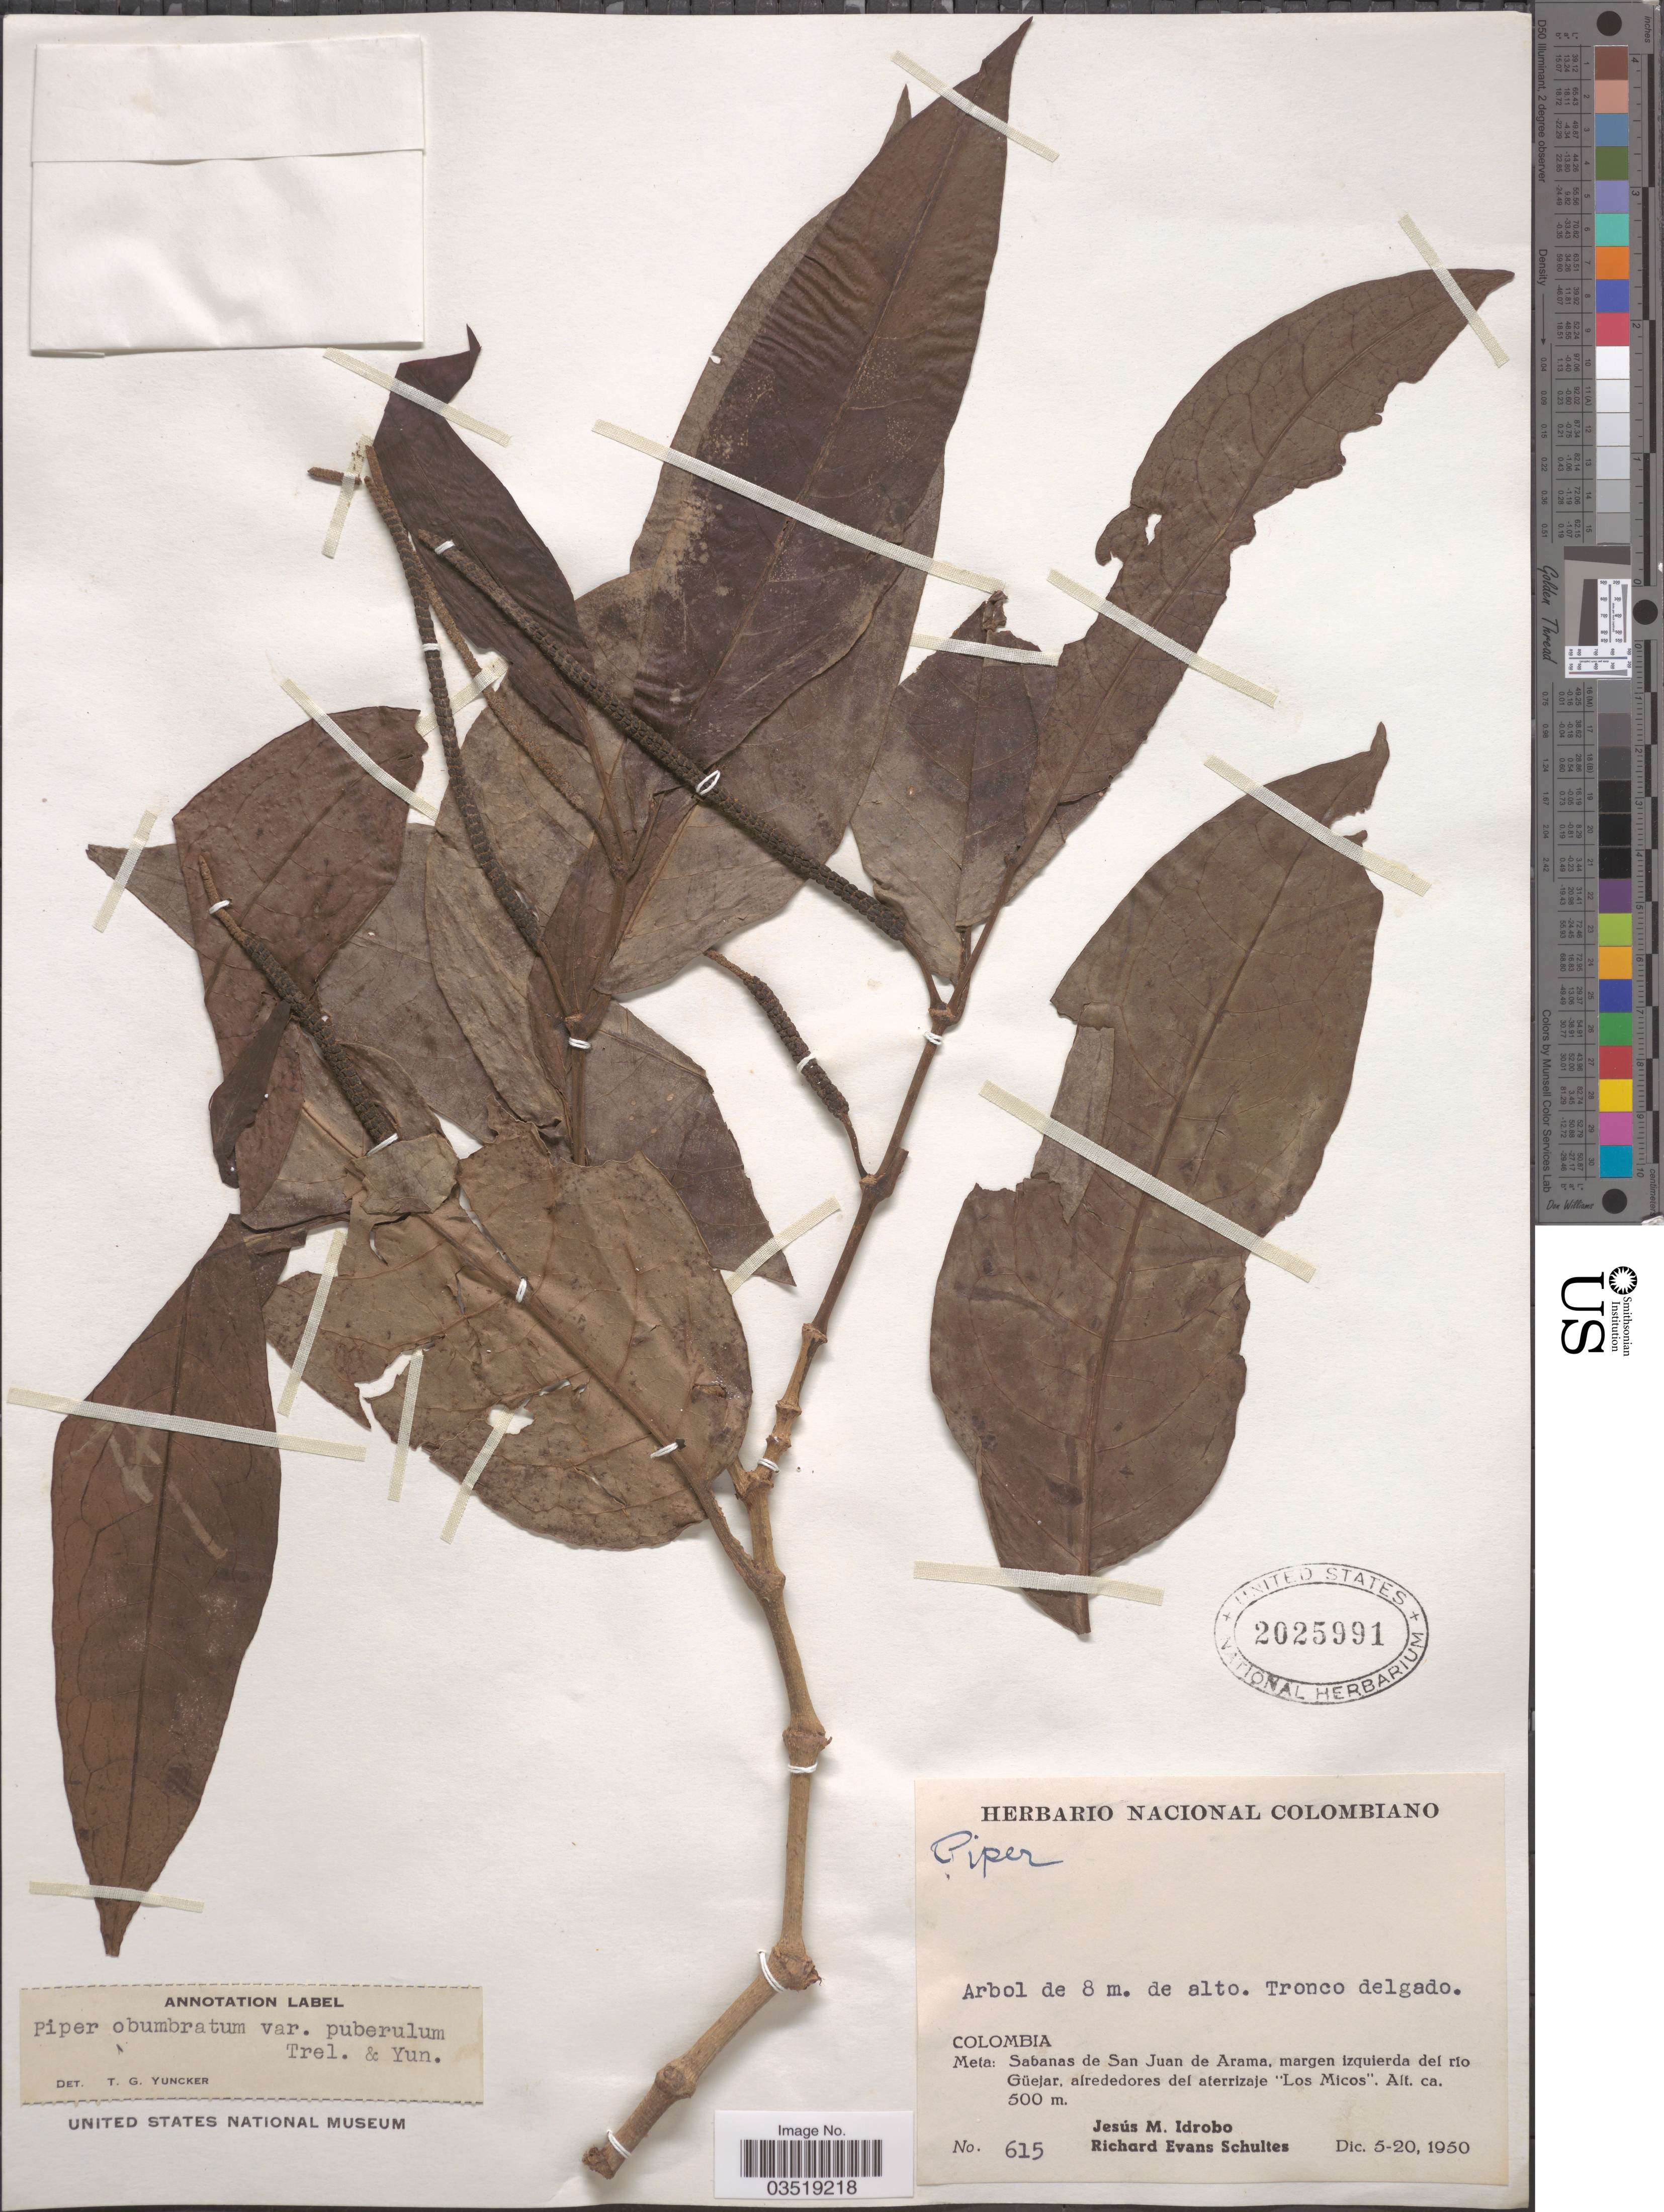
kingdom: Plantae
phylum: Tracheophyta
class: Magnoliopsida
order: Piperales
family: Piperaceae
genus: Piper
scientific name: Piper arboreum var. hirtellum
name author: Yunck.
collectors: J. M. Idrobo & R. E. Schultes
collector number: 615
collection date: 1950-12-05/1950-12-20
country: Colombia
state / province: Meta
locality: Sabanas de San Juan de Arama, margen izquierda del río Güejar, alrededores del aterrizaje "Los Micos".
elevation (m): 500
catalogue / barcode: US 2025991